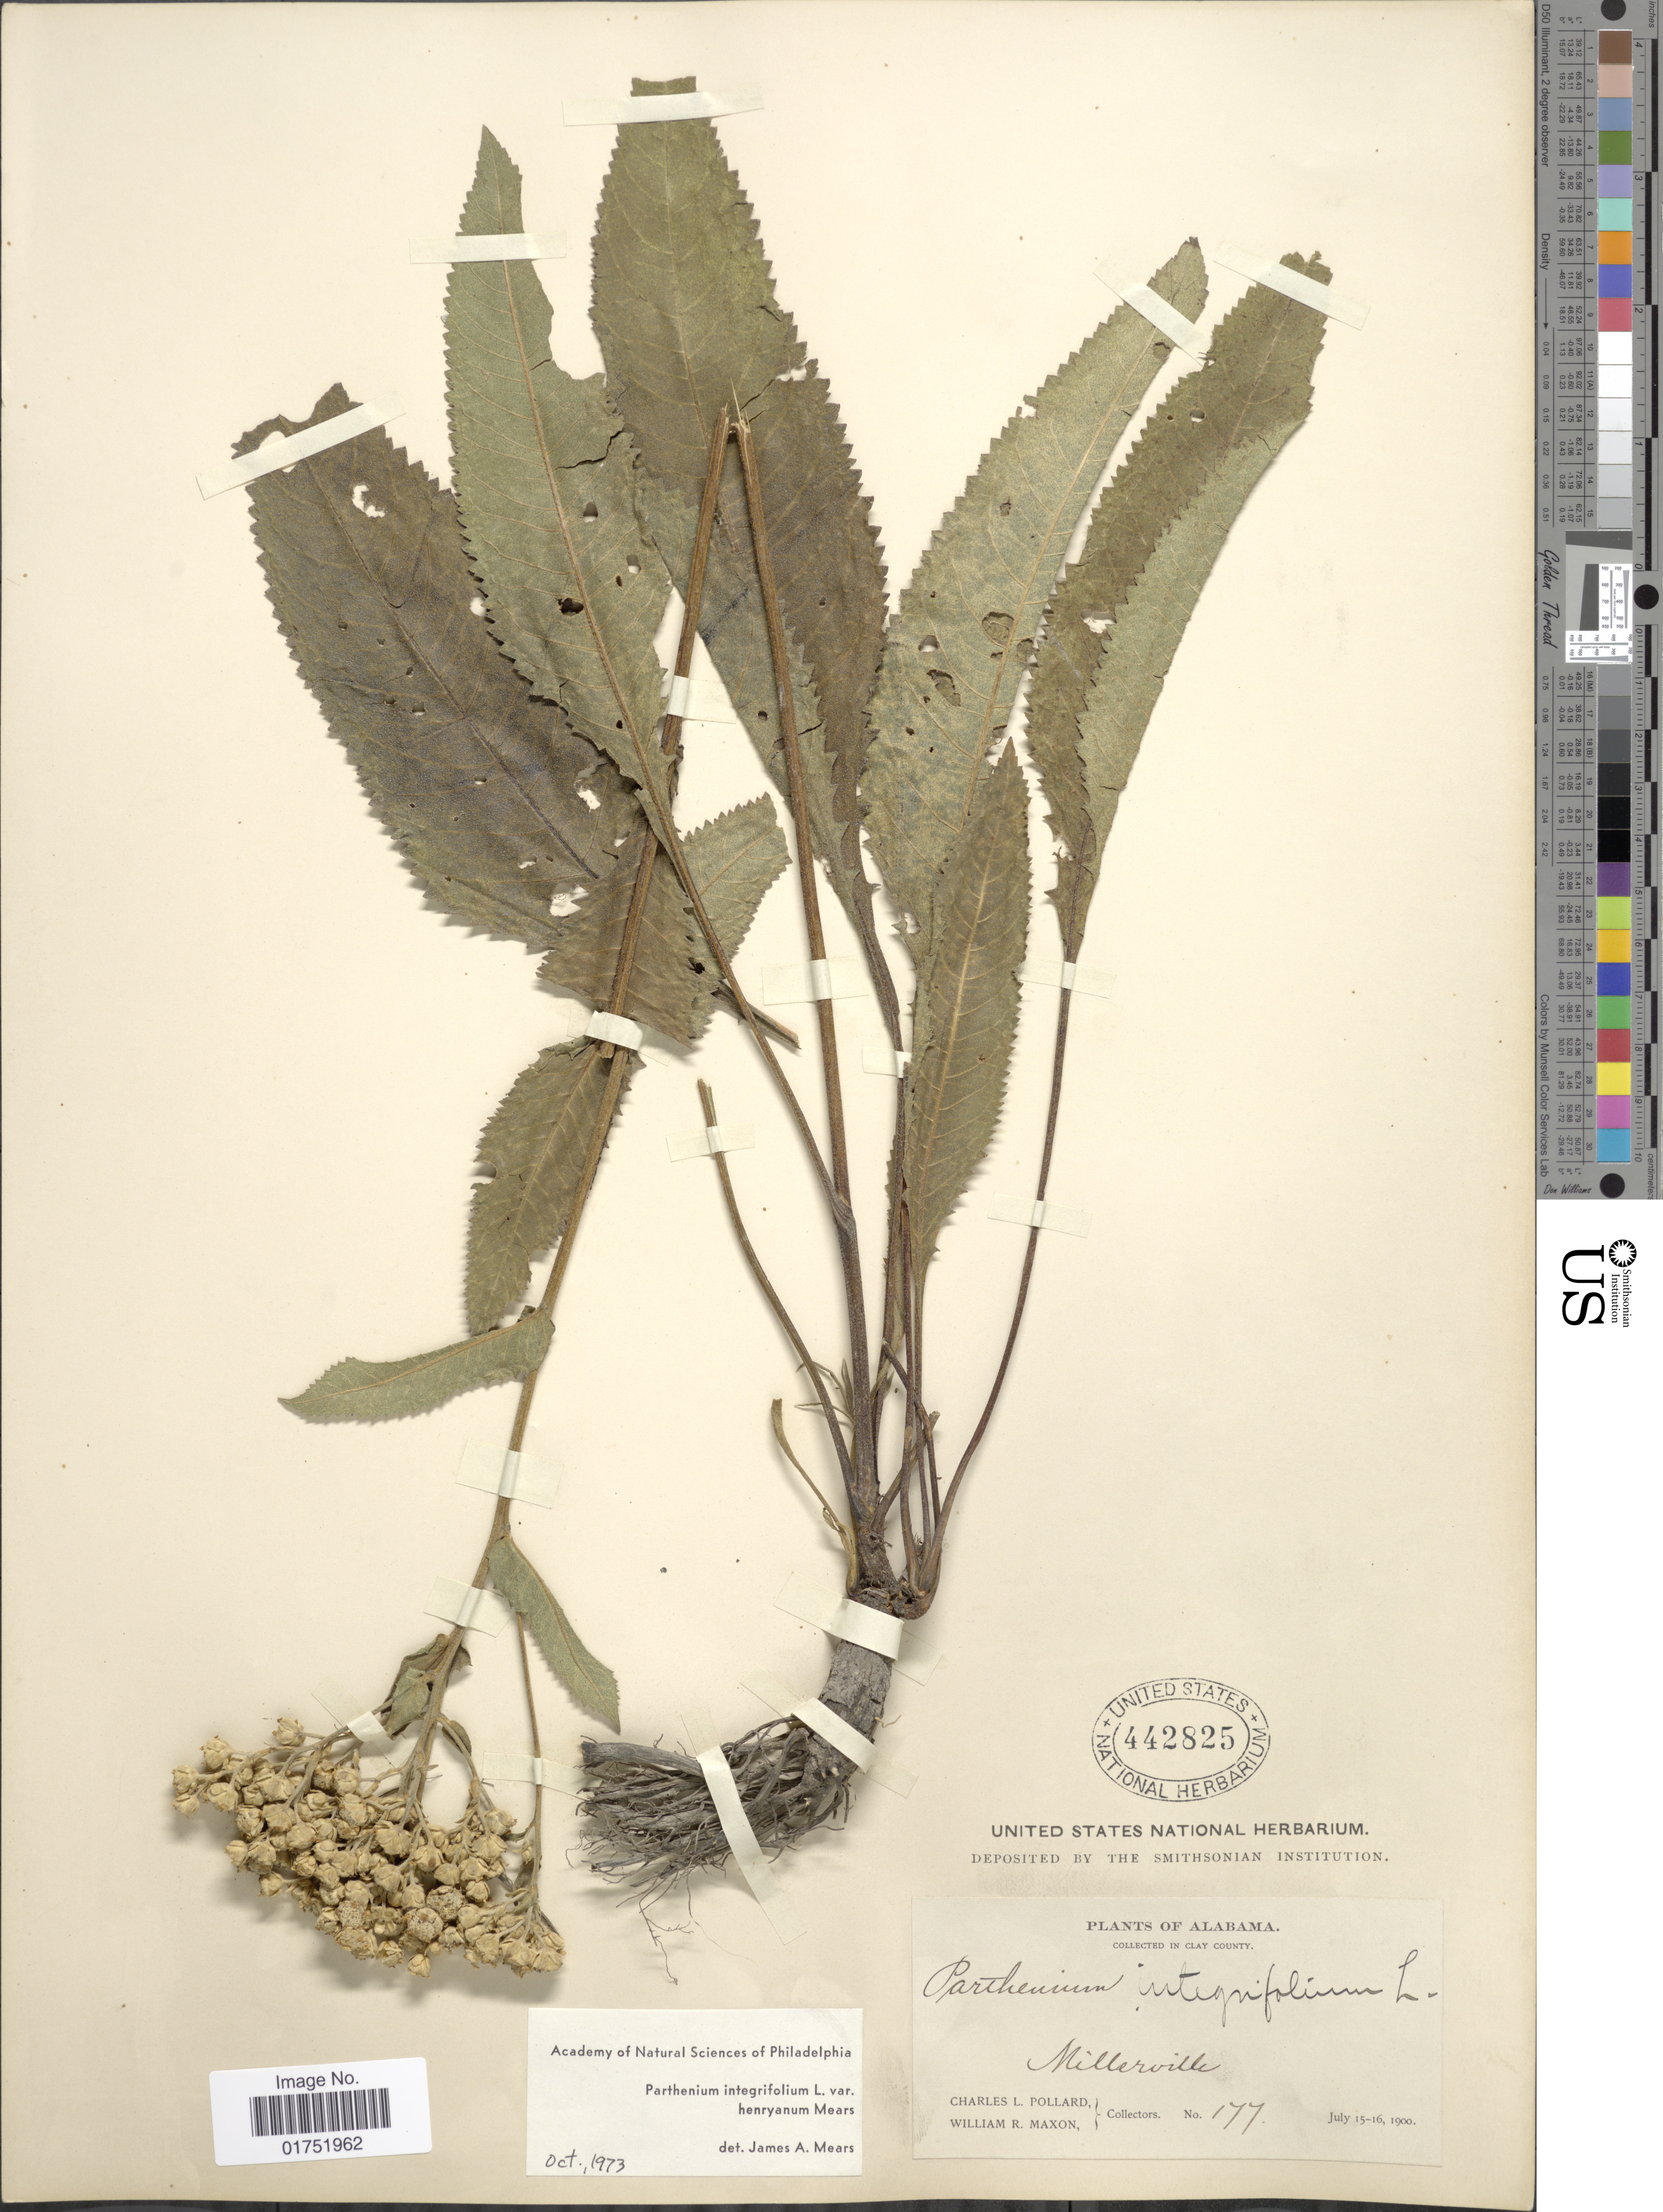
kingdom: Plantae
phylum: Tracheophyta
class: Magnoliopsida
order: Asterales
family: Asteraceae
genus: Parthenium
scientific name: Parthenium integrifolium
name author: L.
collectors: C. L. Pollard & W. R. Maxon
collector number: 177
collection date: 1900-07-15/1900-07-16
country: United States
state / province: Alabama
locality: Clay County, Millerville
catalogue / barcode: US 442825